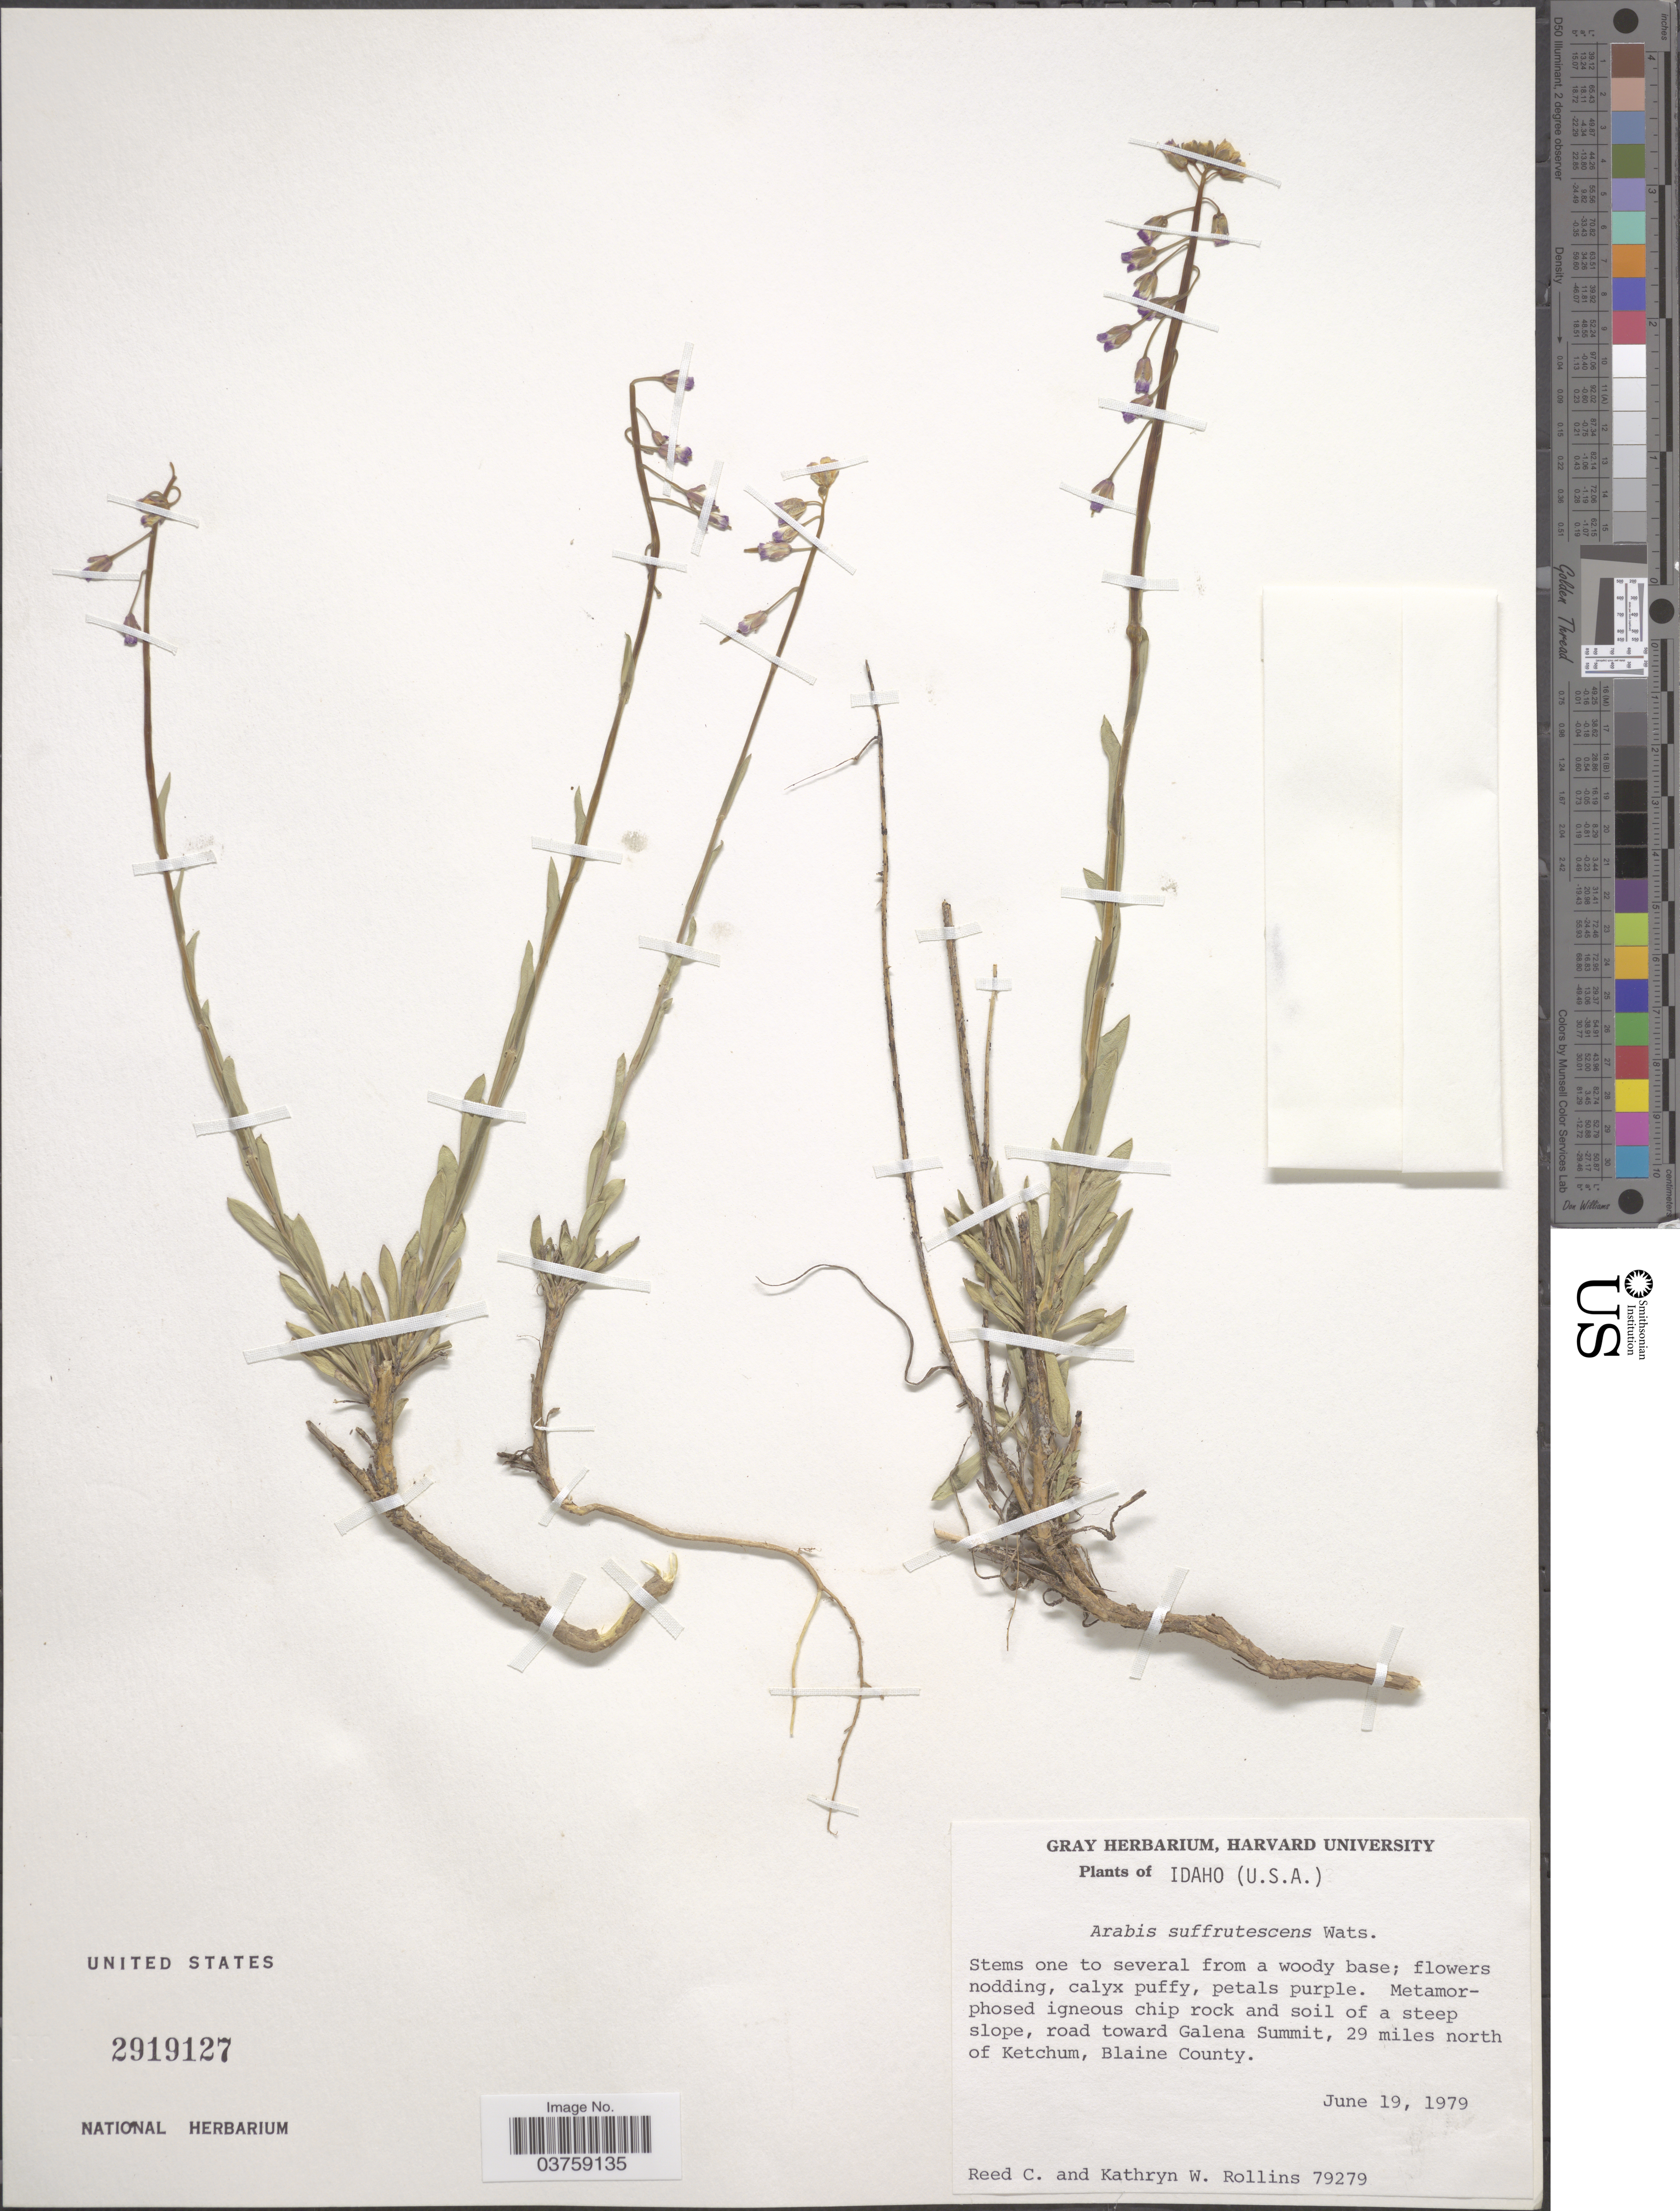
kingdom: Plantae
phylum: Tracheophyta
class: Magnoliopsida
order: Brassicales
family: Brassicaceae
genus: Arabis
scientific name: Arabis suffrutescens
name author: S. Watson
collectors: R. C. Rollins & K. W. Rollins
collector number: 79279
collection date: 1979-06-19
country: United States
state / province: Idaho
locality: Road toward Galena Summit, 29 miles north of Ketchum, Blaine County.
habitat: metamorphosed igneous chip rock and soil of a steep slope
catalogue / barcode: US 2919127